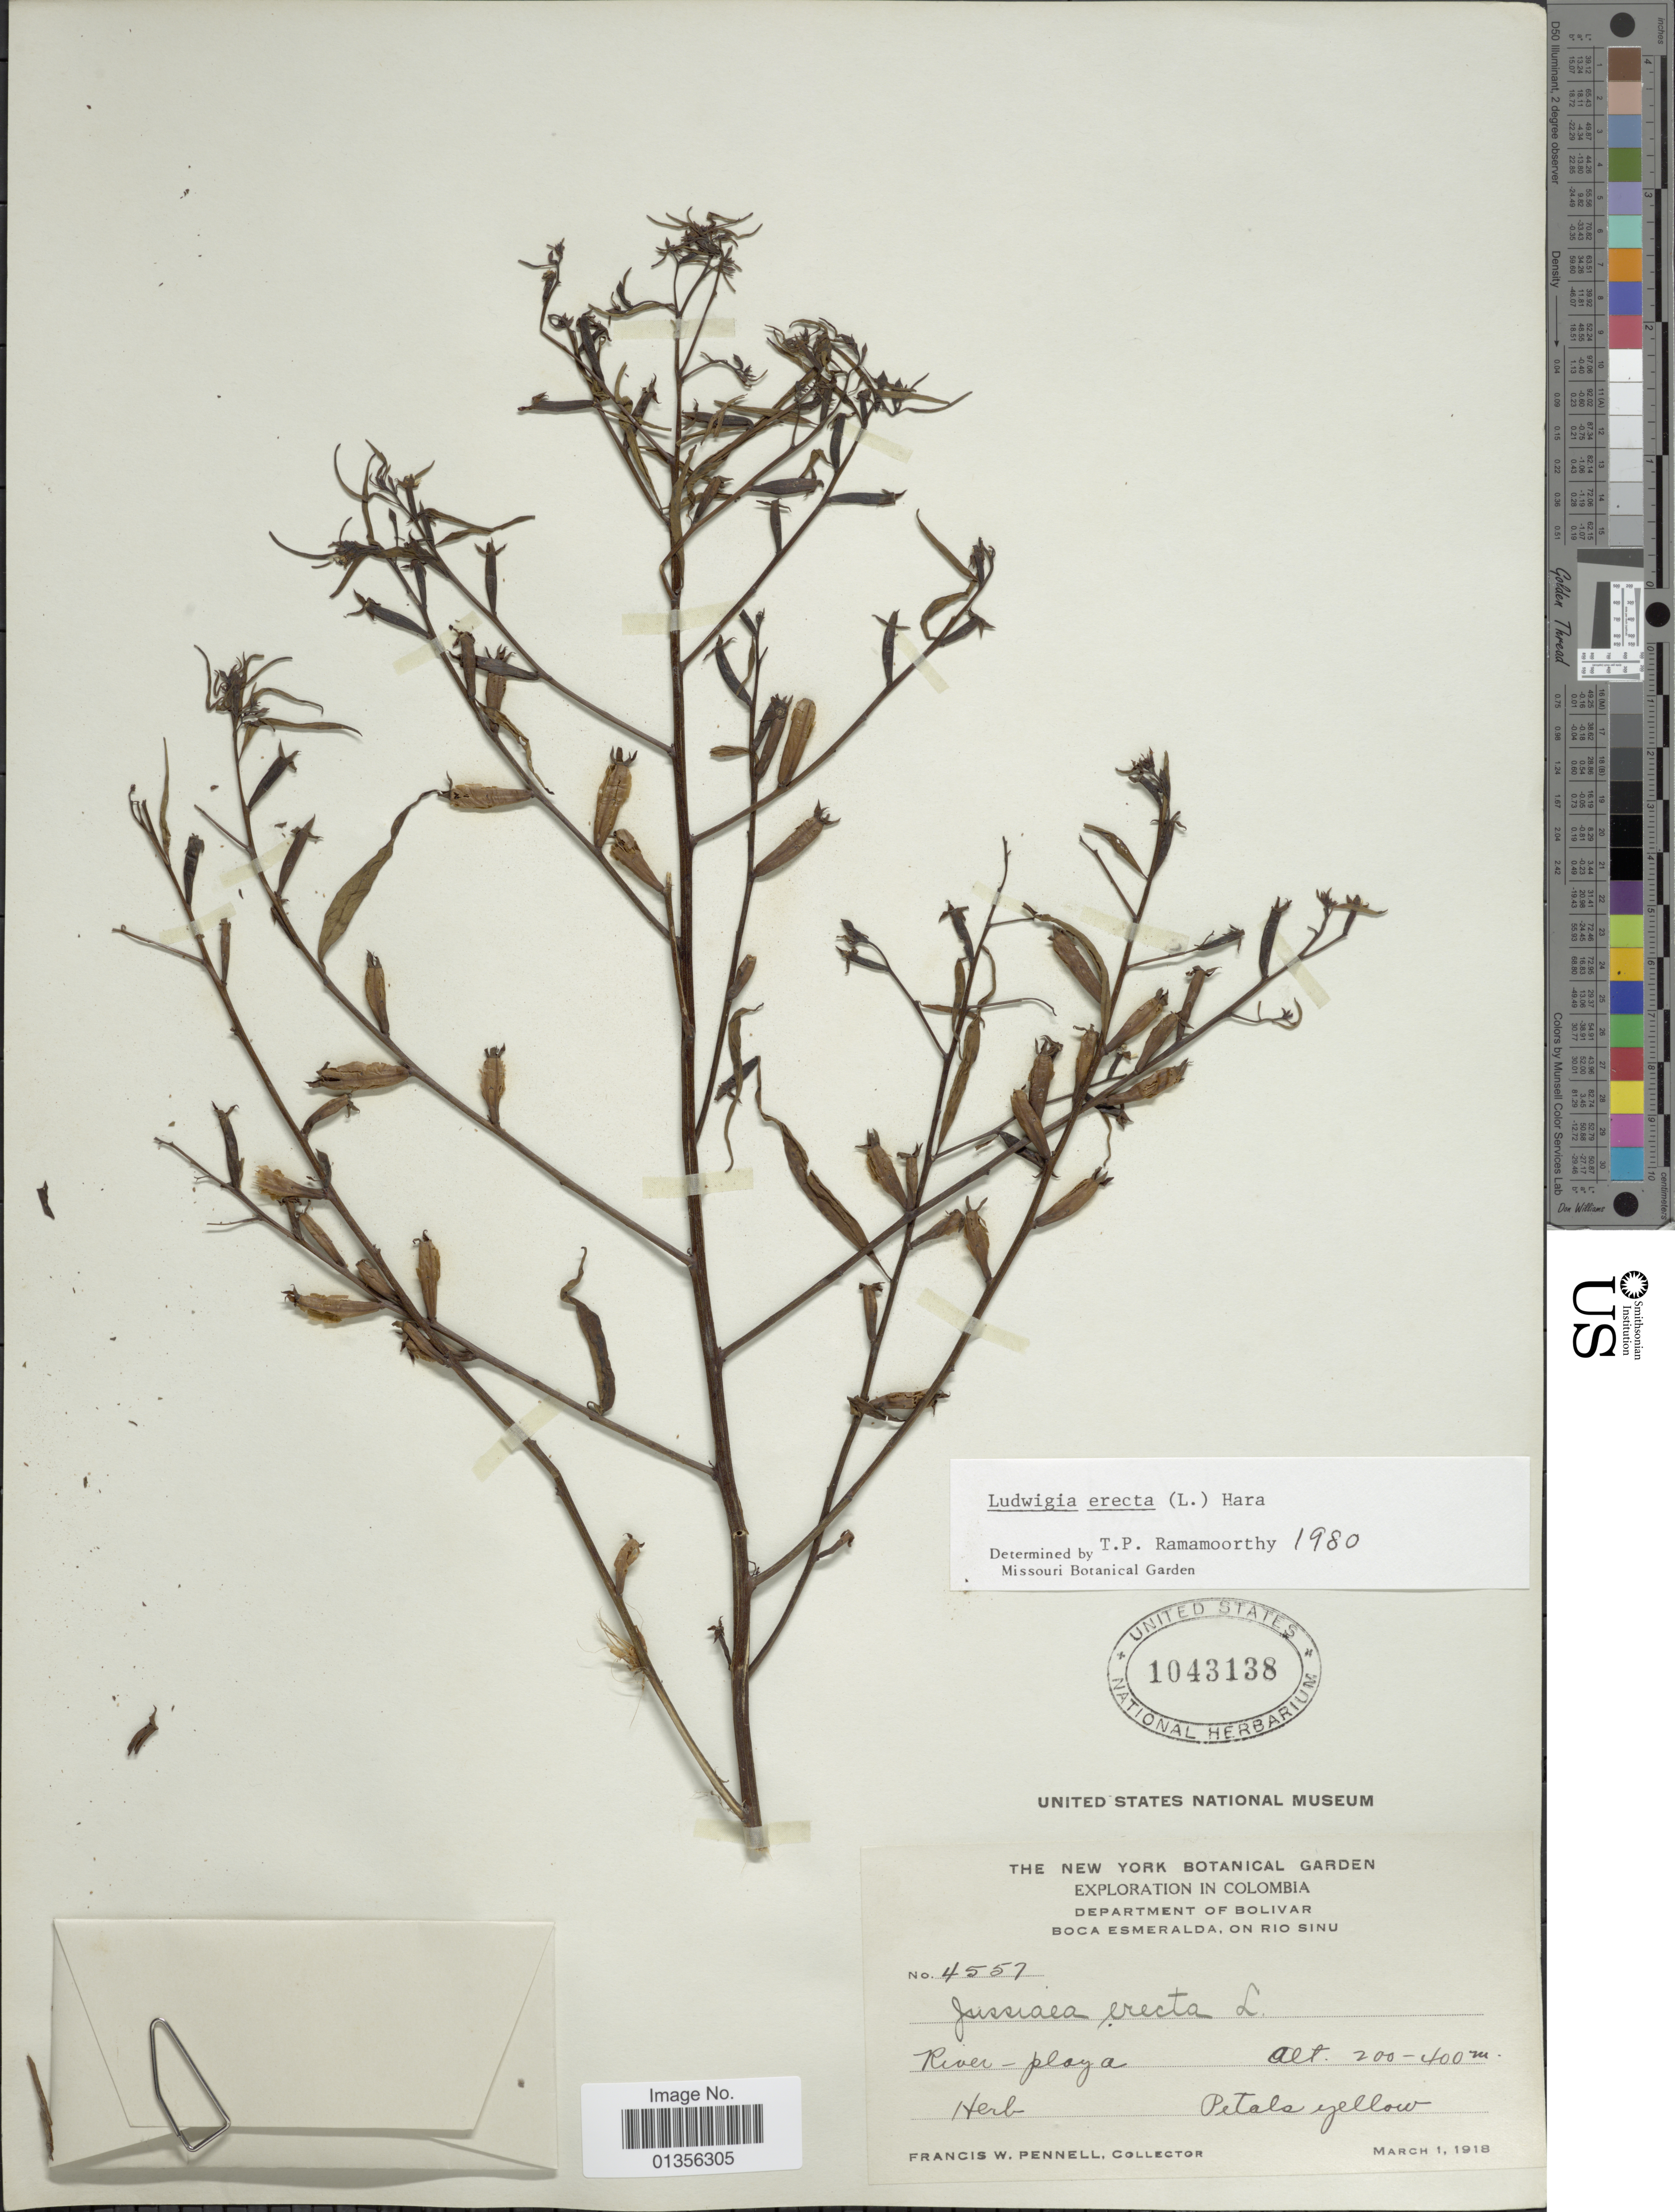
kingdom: Plantae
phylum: Tracheophyta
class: Magnoliopsida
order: Myrtales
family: Onagraceae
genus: Ludwigia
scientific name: Ludwigia erecta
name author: (L.) H. Hara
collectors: F. W. Pennell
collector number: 4557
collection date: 1918-03-01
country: Colombia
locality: Department of Bolivar. Boca Esmeralda, on Rio Sinu.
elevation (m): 200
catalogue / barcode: US 1043138